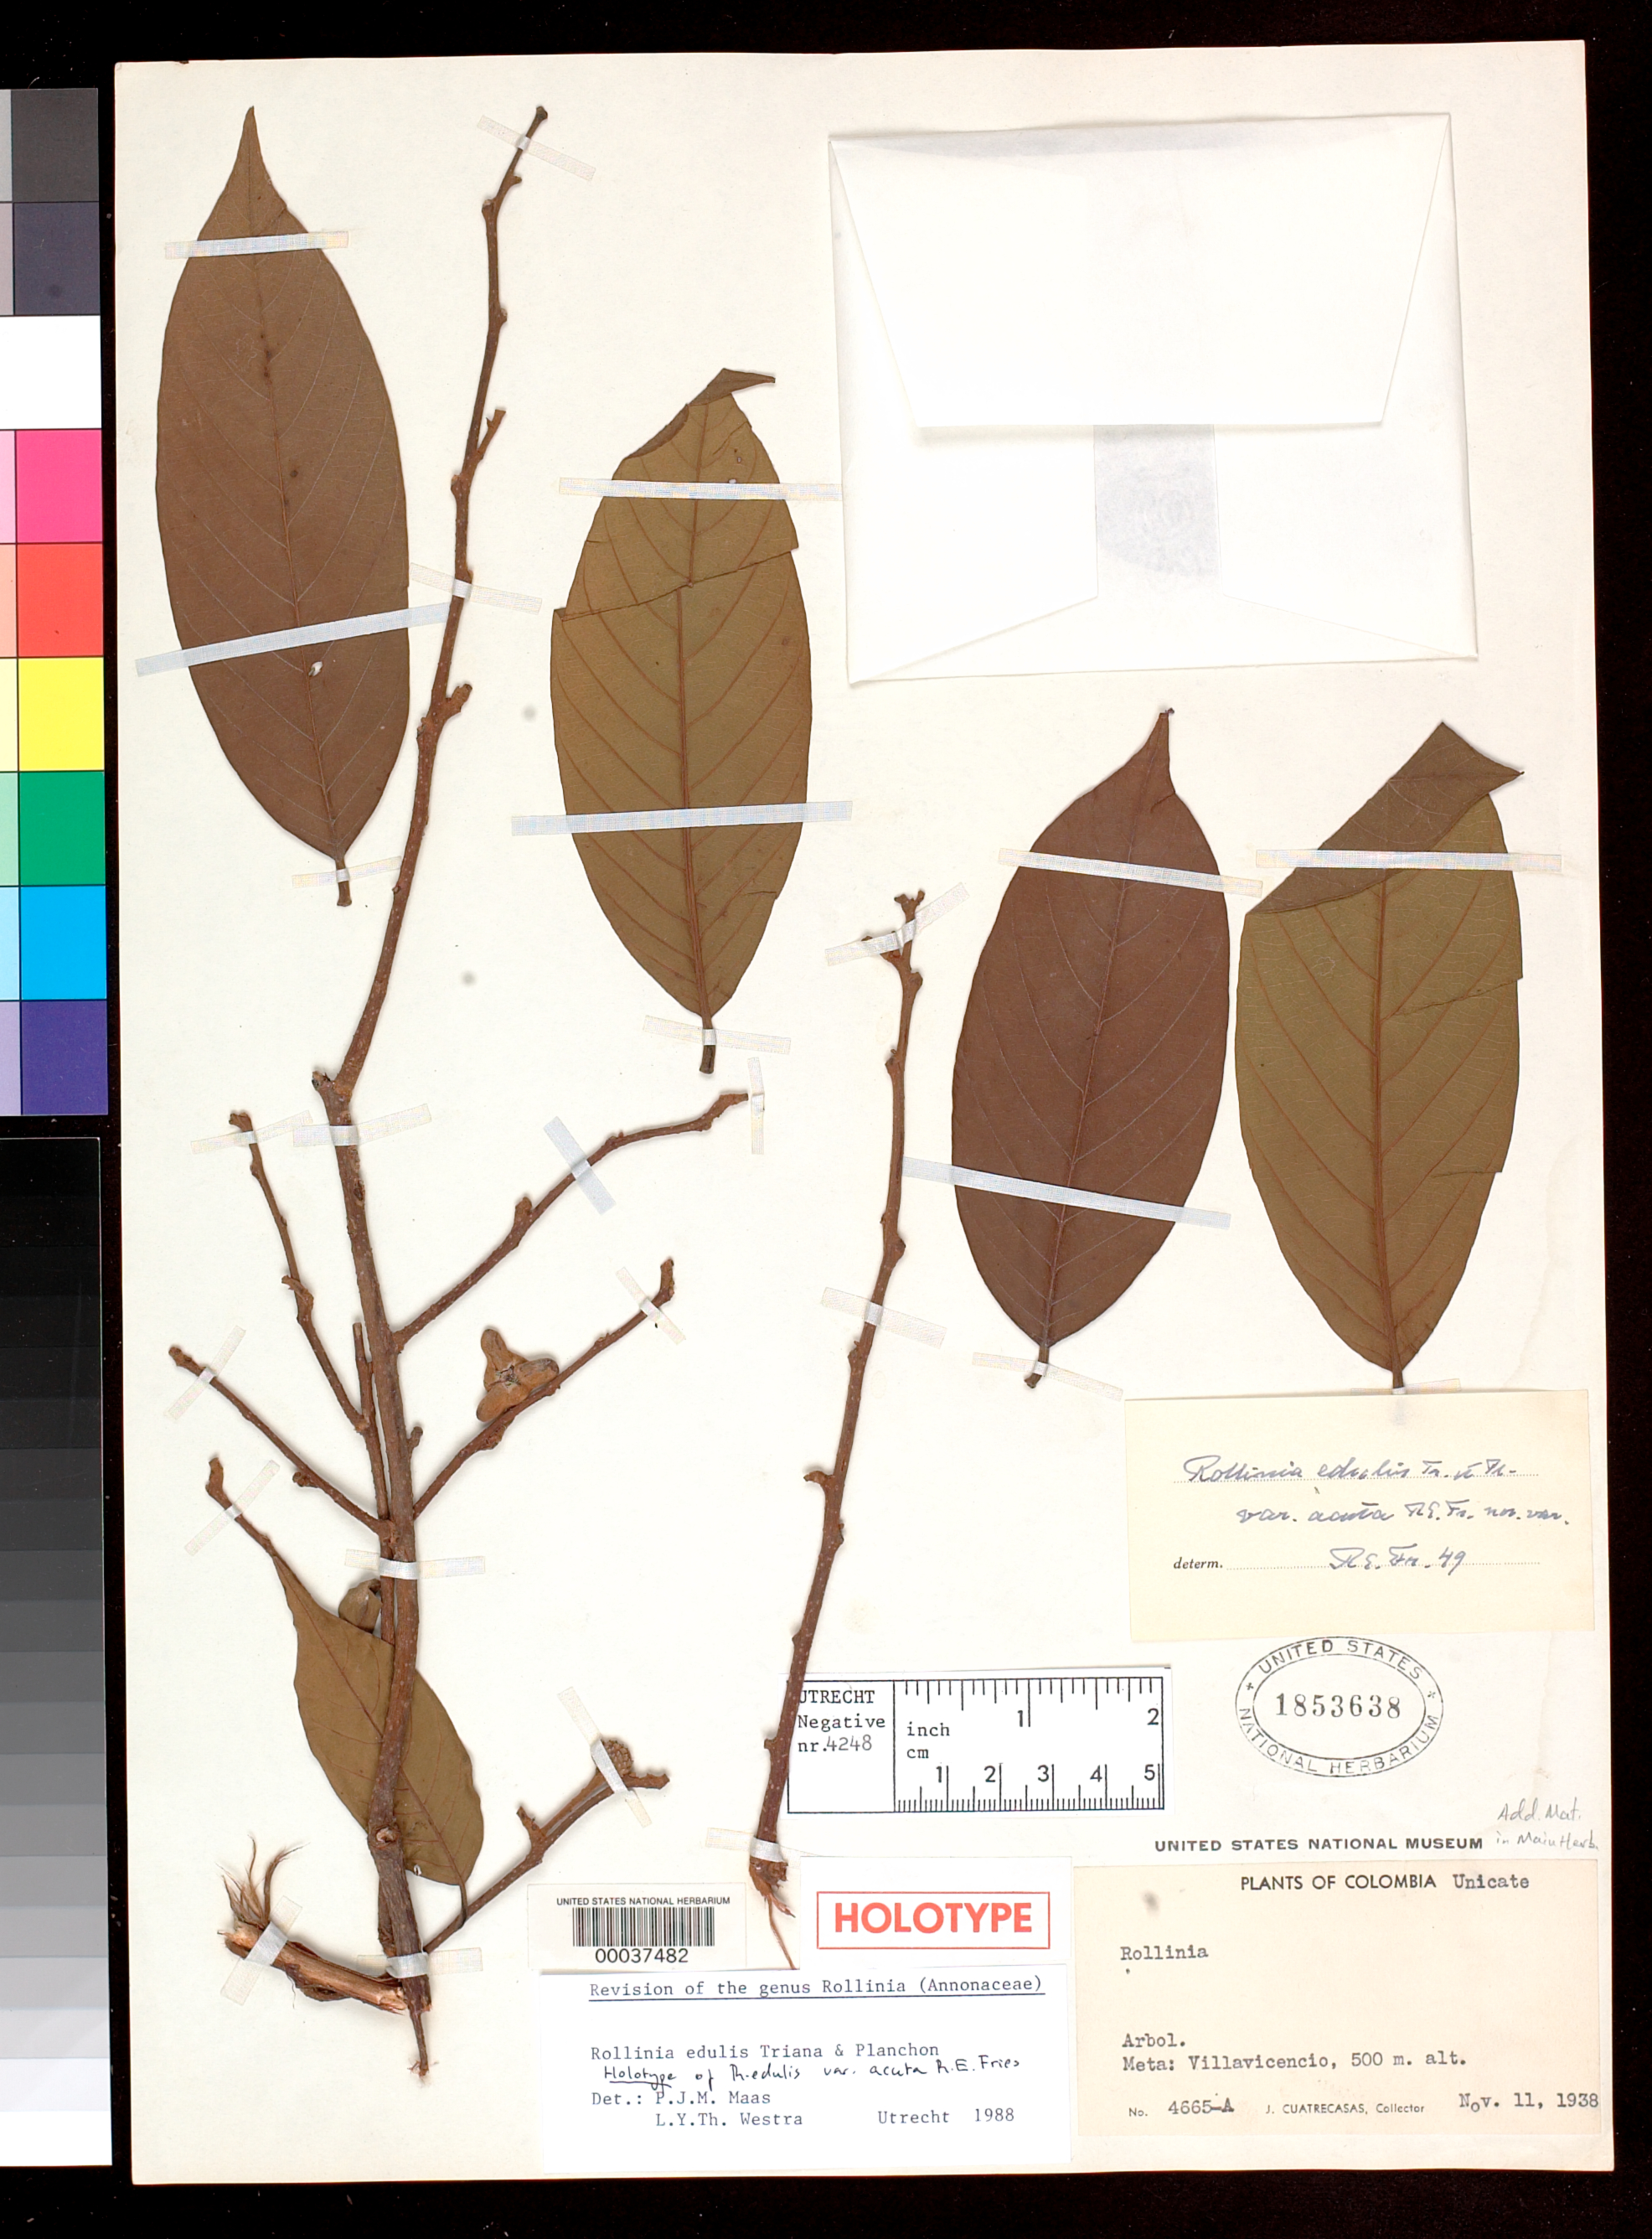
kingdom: Plantae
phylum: Tracheophyta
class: Magnoliopsida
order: Magnoliales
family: Annonaceae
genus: Rollinia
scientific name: Rollinia edulis var. acuta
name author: R.E. Fr.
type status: Holotype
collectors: J. Cuatrecasas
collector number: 4665-A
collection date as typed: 11 Nov 1938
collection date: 1938-11-11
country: Colombia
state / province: Meta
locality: Villa Vicencia.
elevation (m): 500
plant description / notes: Unclear whether another US sheet (1853637) is an isotype, or second sheet of holotype; sheet numbers are consecutive, and both are labeled "unicate".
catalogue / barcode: US 1853638